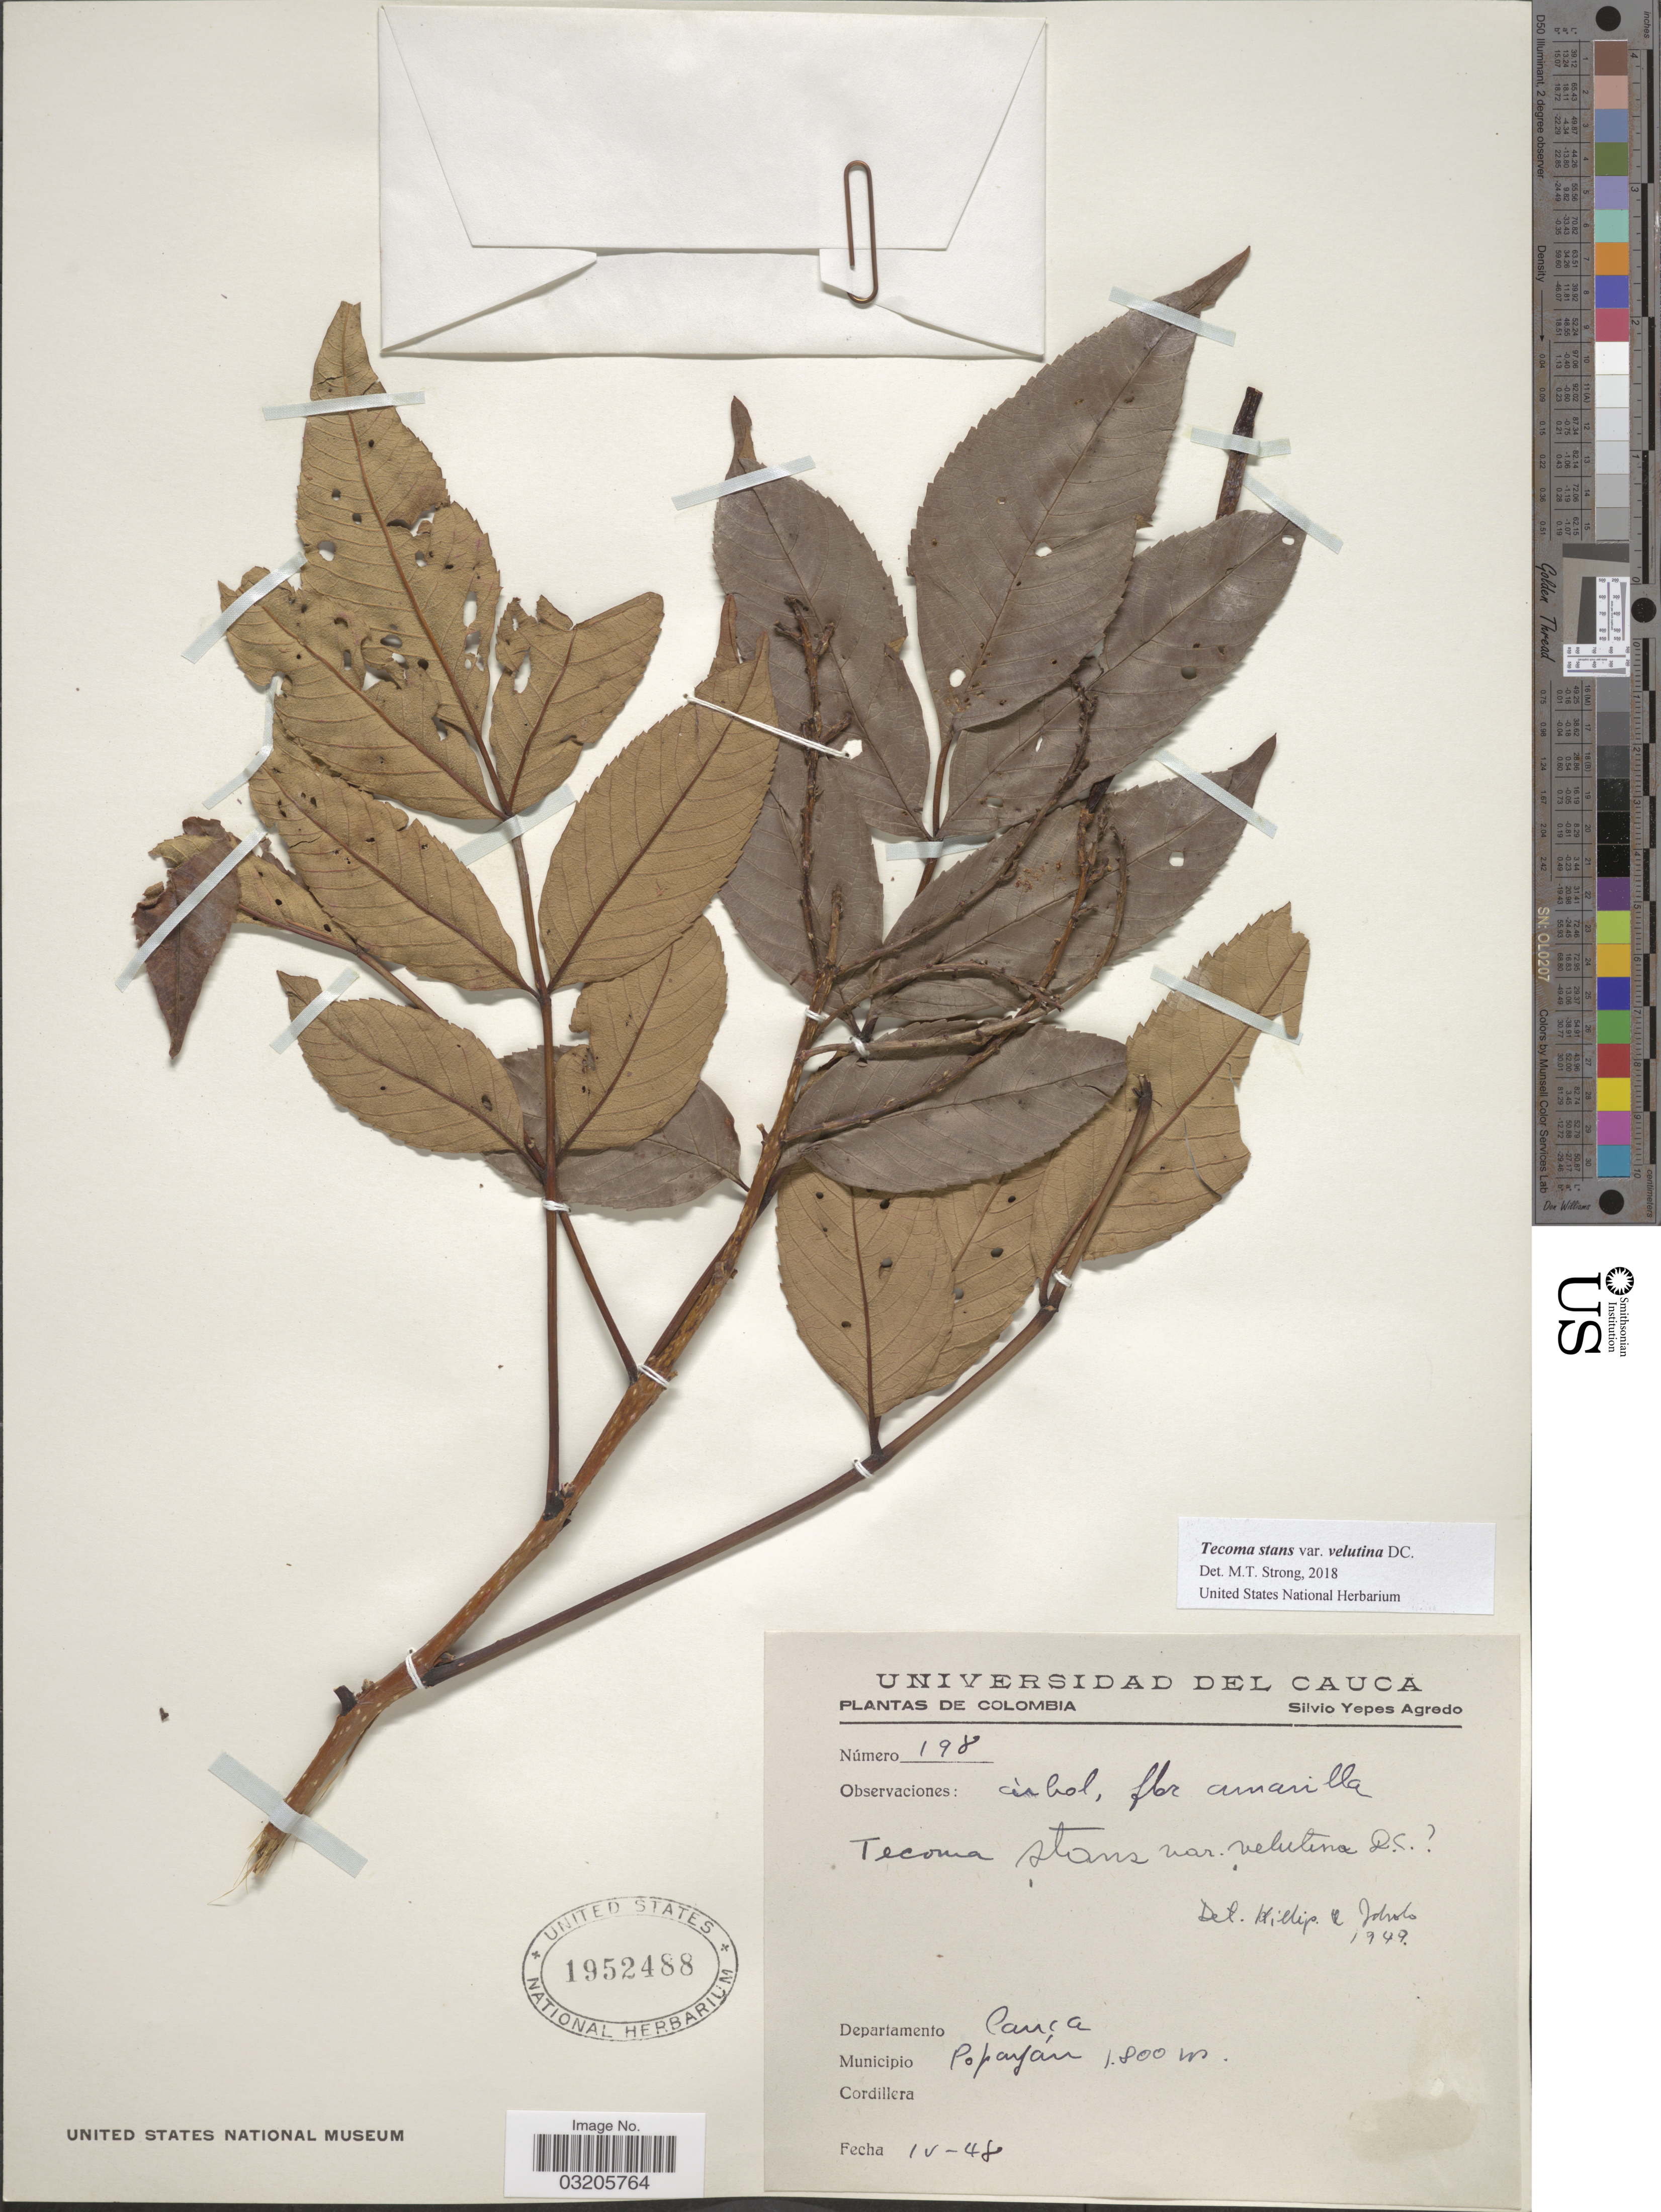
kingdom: Plantae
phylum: Tracheophyta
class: Magnoliopsida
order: Lamiales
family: Bignoniaceae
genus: Tecoma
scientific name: Tecoma stans var. velutina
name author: DC.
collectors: S. Yepes-Agredo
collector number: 198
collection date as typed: Transcribed d/m/y: /4/48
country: Colombia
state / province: Cauca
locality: Departamento Cauca. Municipio Popayán.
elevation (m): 1800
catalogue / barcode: US 1952488